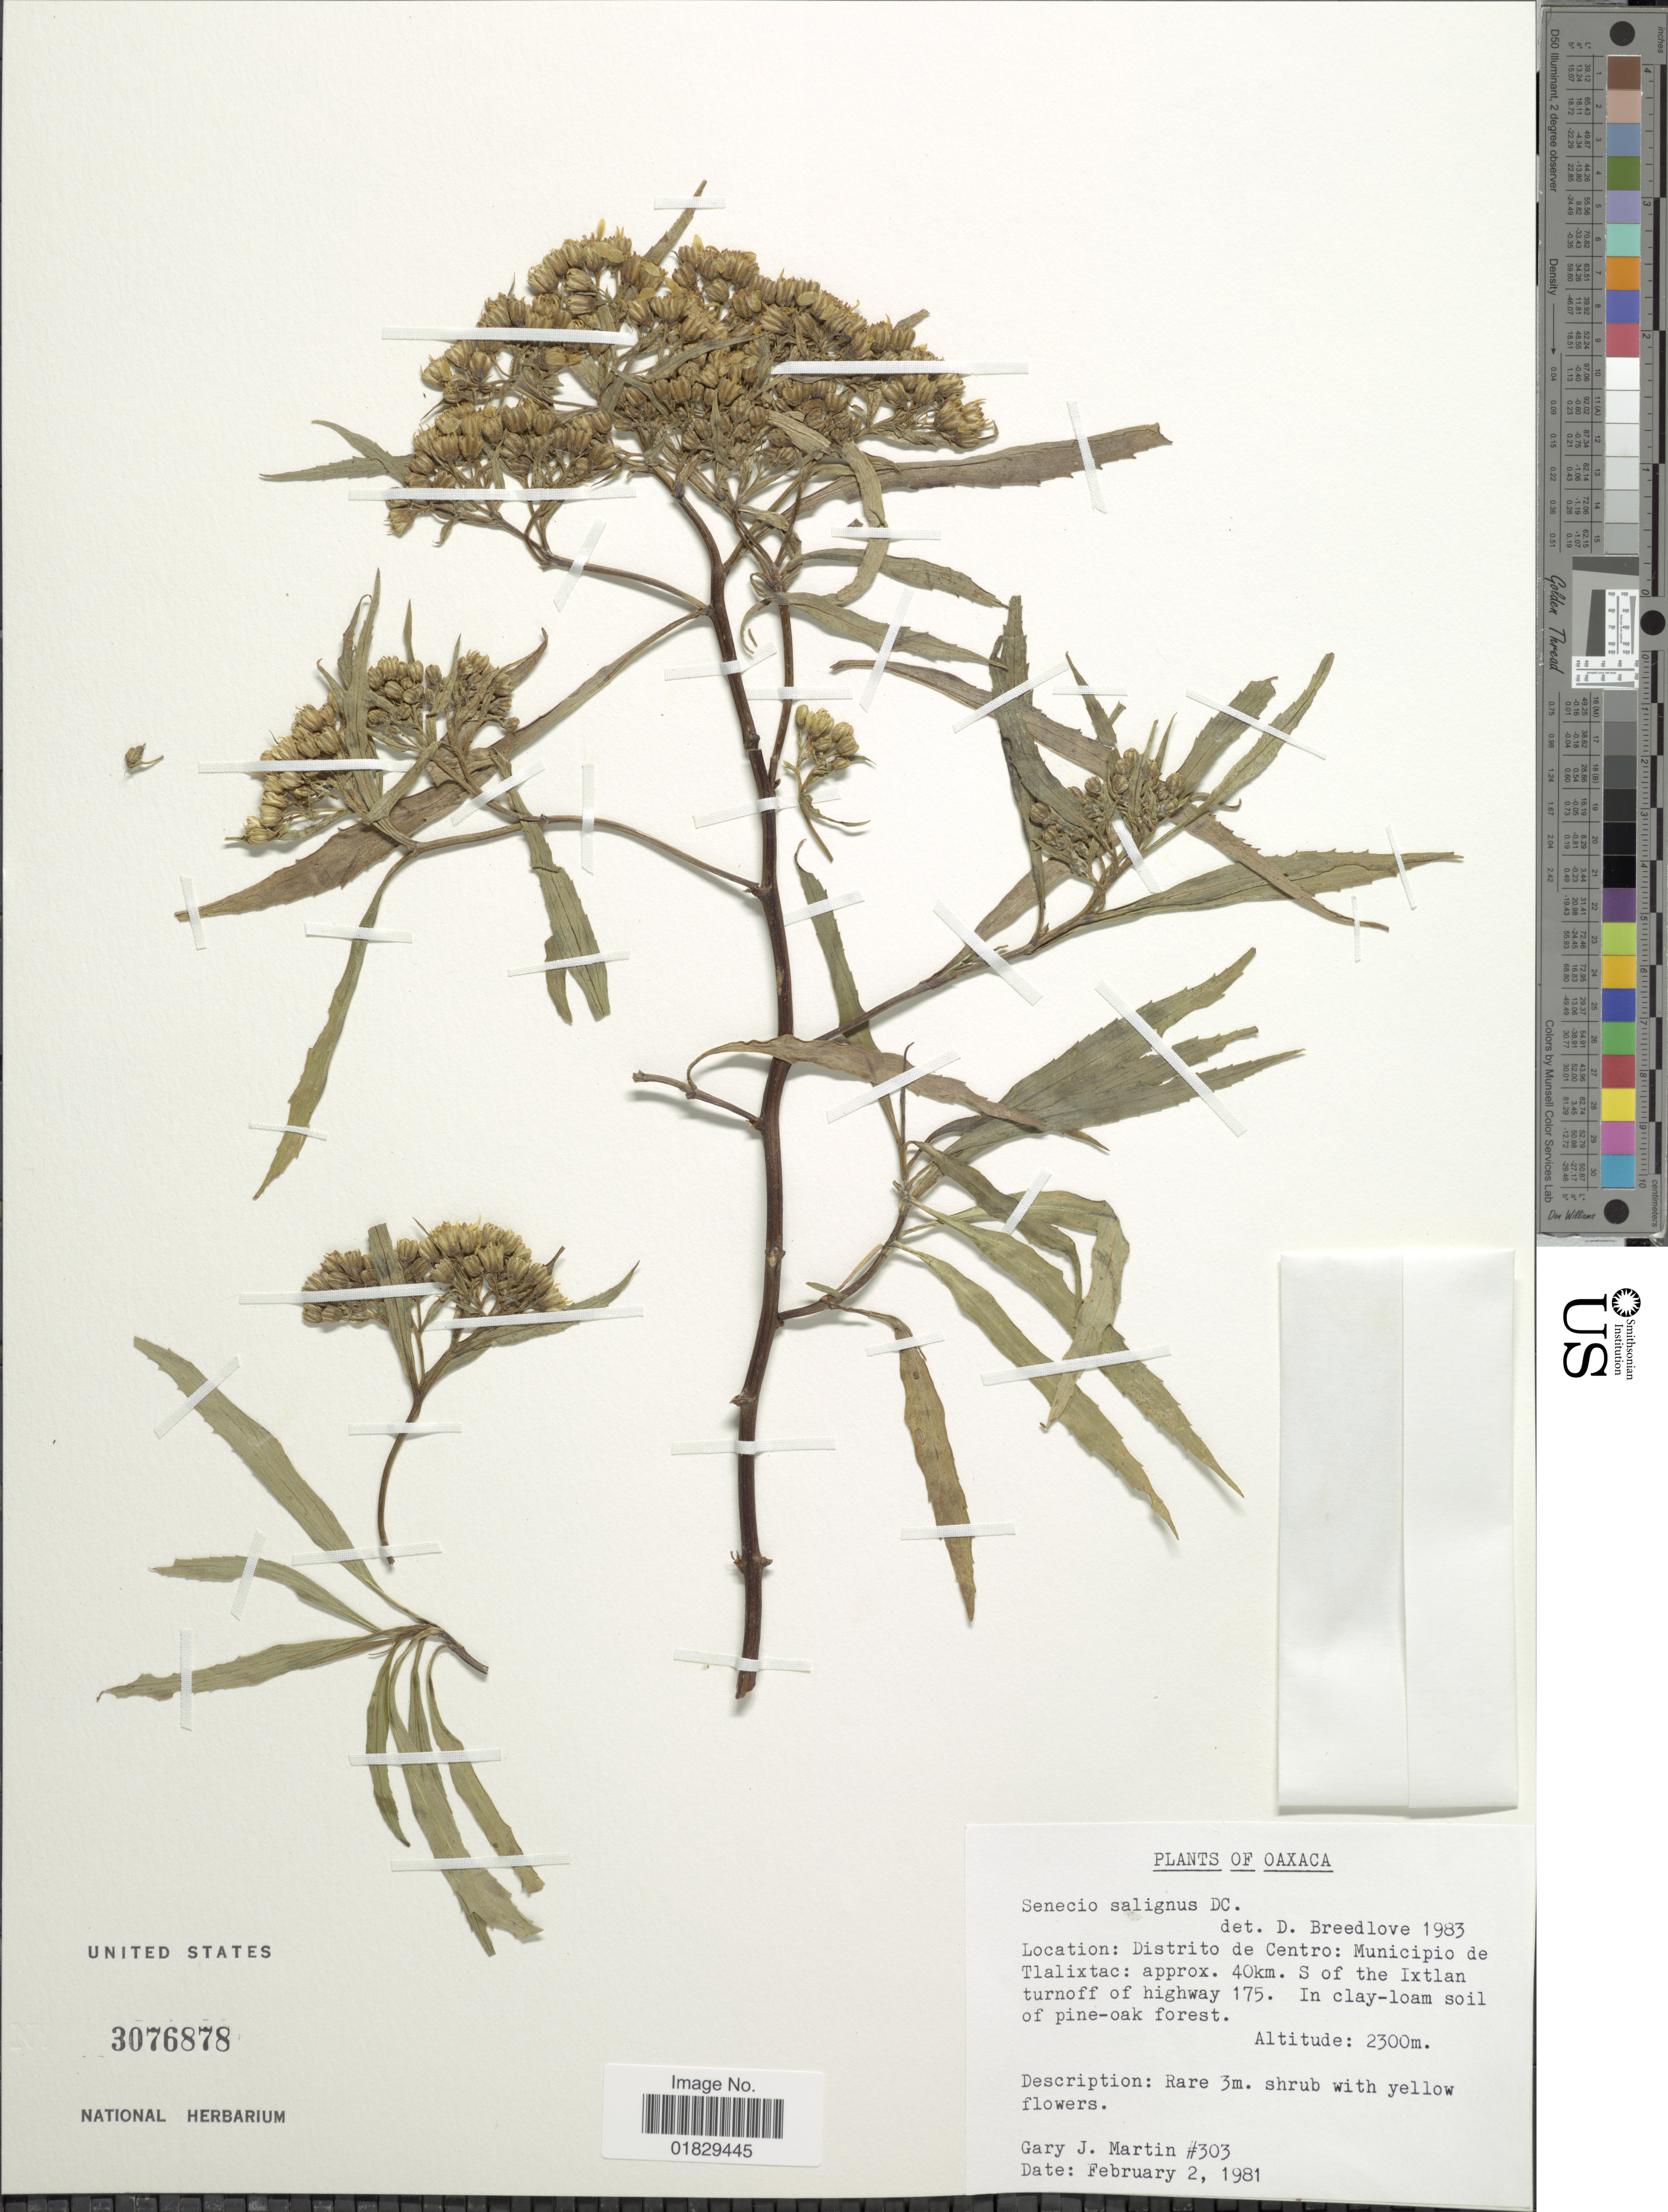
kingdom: Plantae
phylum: Tracheophyta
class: Magnoliopsida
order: Asterales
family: Asteraceae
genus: Barkleyanthus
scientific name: Barkleyanthus salicifolius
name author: (Kunth) H. Rob. & Brettell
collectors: G. J. Martin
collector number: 303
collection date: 1981-02-02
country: Mexico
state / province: Oaxaca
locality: Distrito de Centro: Municipio de Tlalixtac: approx. 40km. S of the Ixtlan turnoff of highway 175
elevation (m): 2300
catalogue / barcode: US 3076878